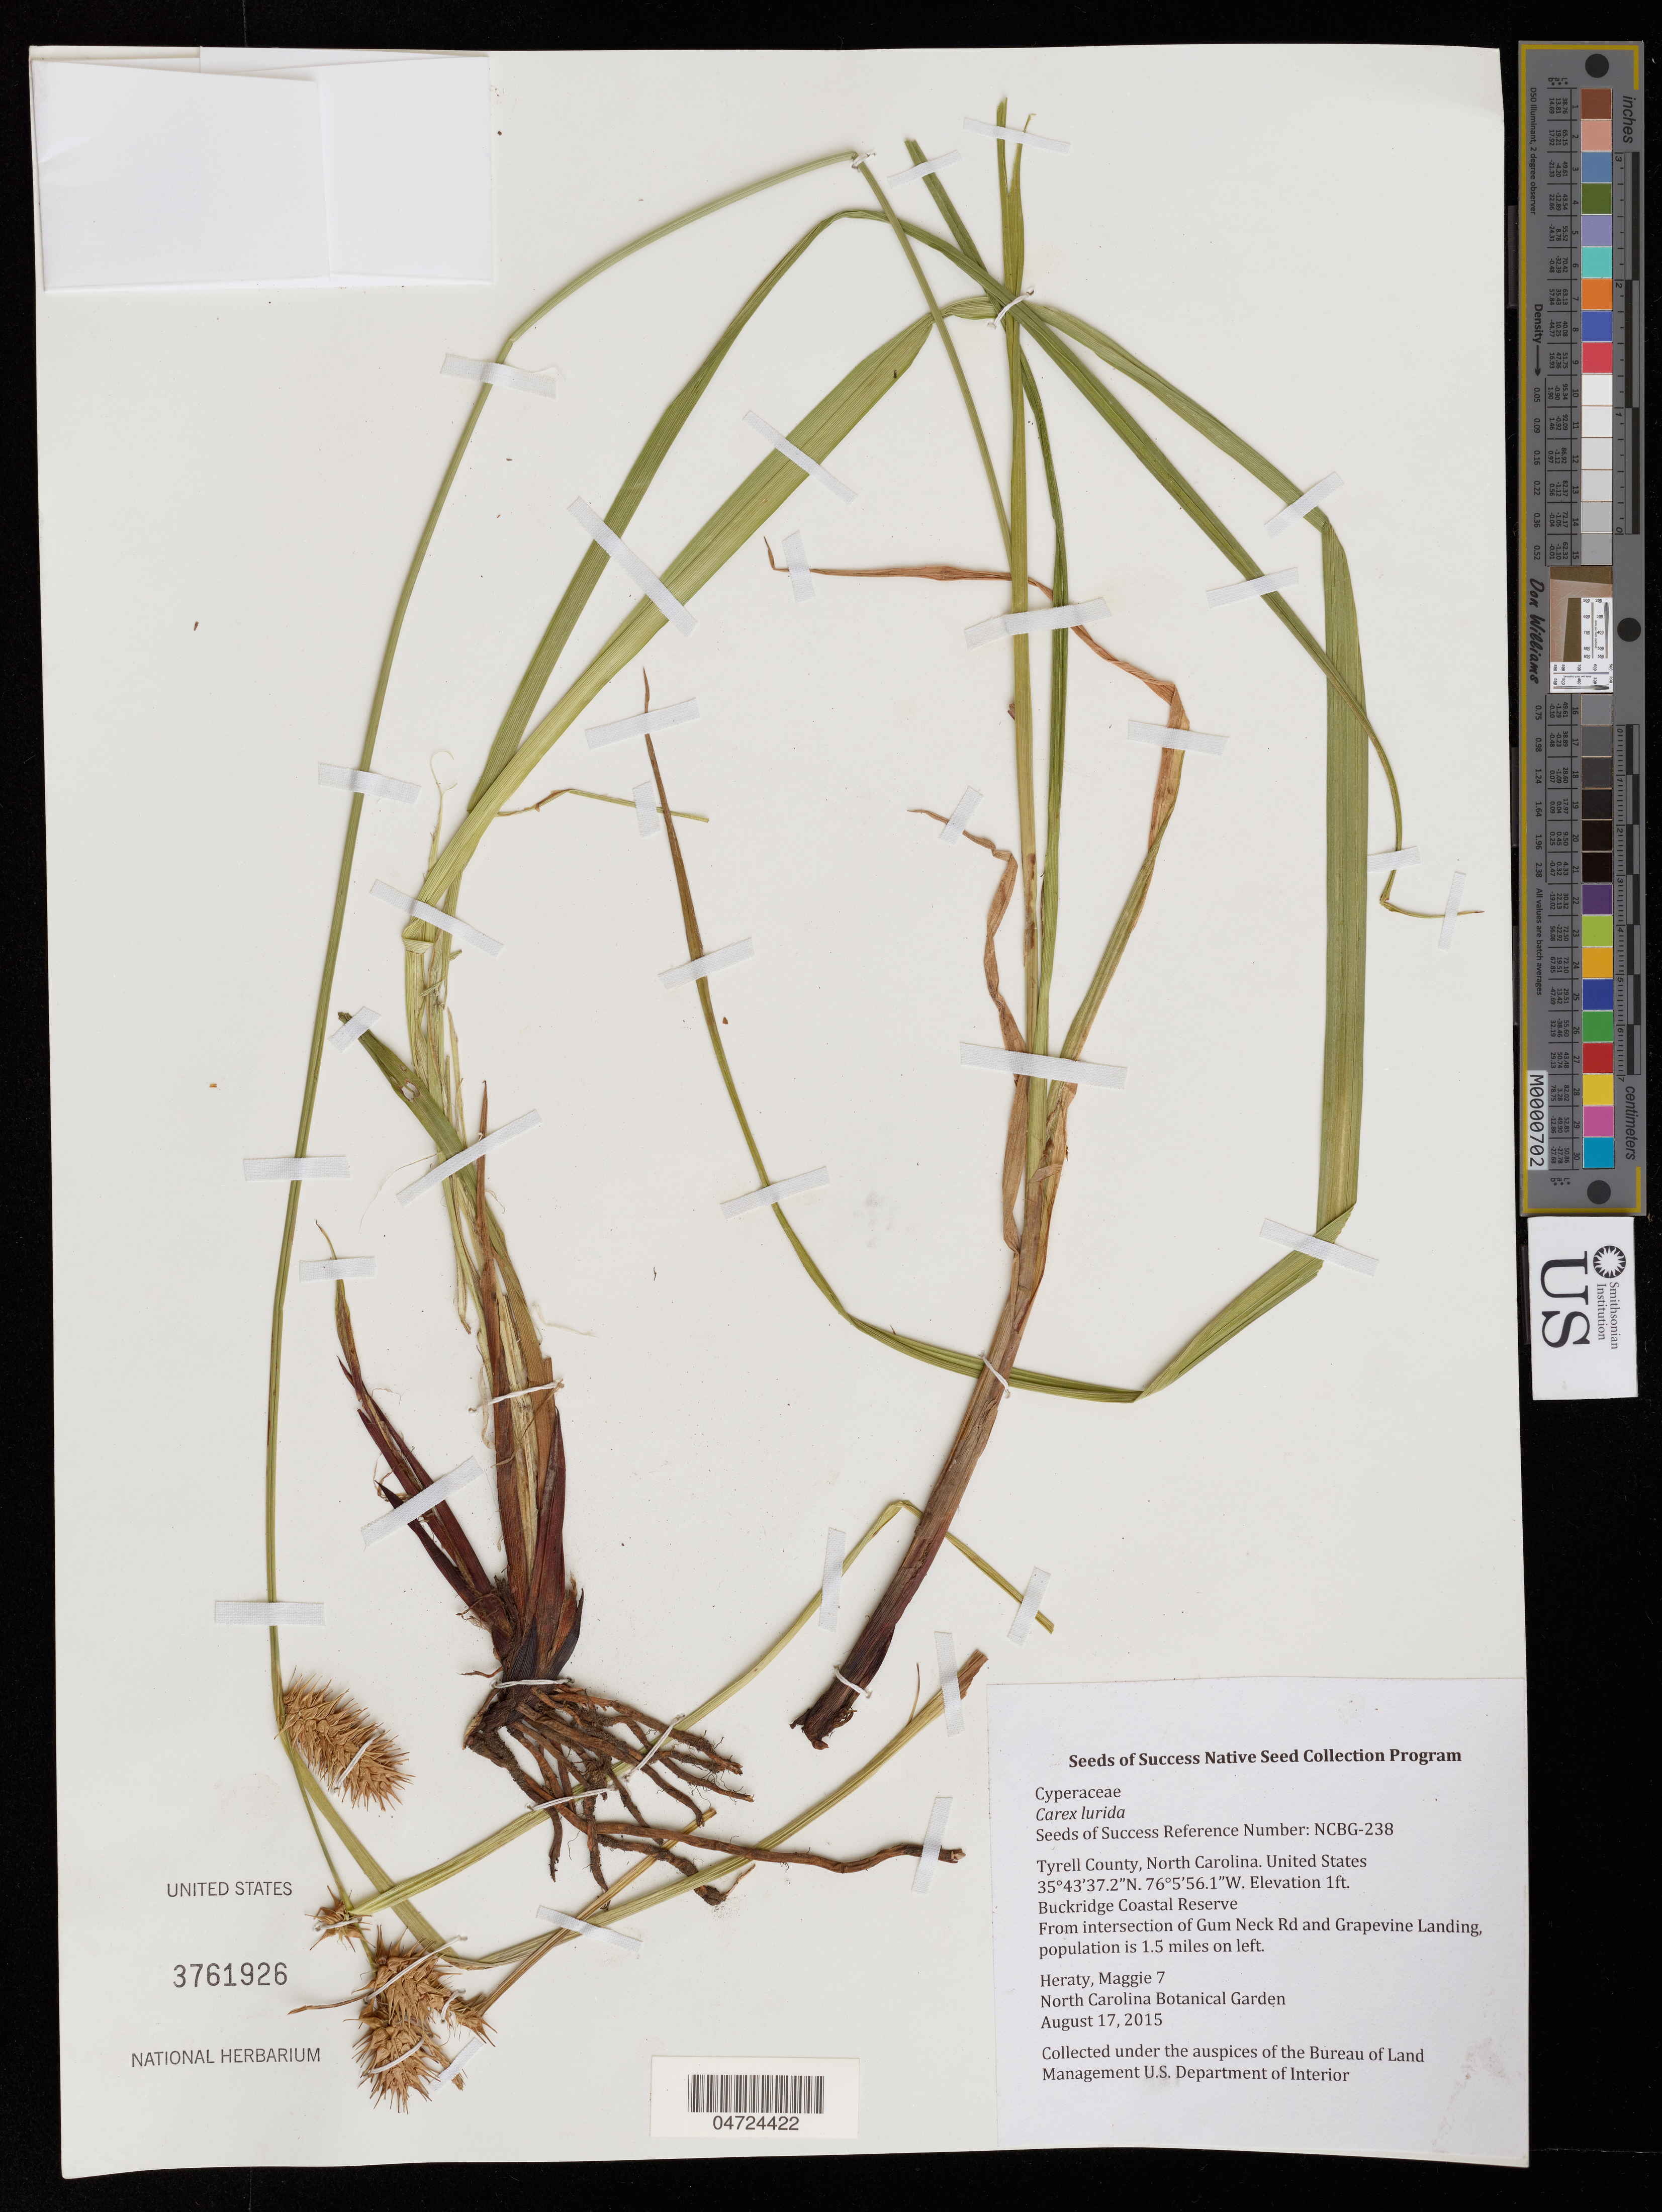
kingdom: Plantae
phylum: Tracheophyta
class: Liliopsida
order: Poales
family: Cyperaceae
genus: Carex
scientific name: Carex lurida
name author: Wahlenb.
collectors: M. Heraty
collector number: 7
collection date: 2015-08-17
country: United States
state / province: North Carolina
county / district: Tyrell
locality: Tyrell County. Buckridge Coastal Reserve. From intersection of Gum Neck Rd and Grapevine Landing, population is 1.5 miles on left.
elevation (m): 0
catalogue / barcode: US 3761926